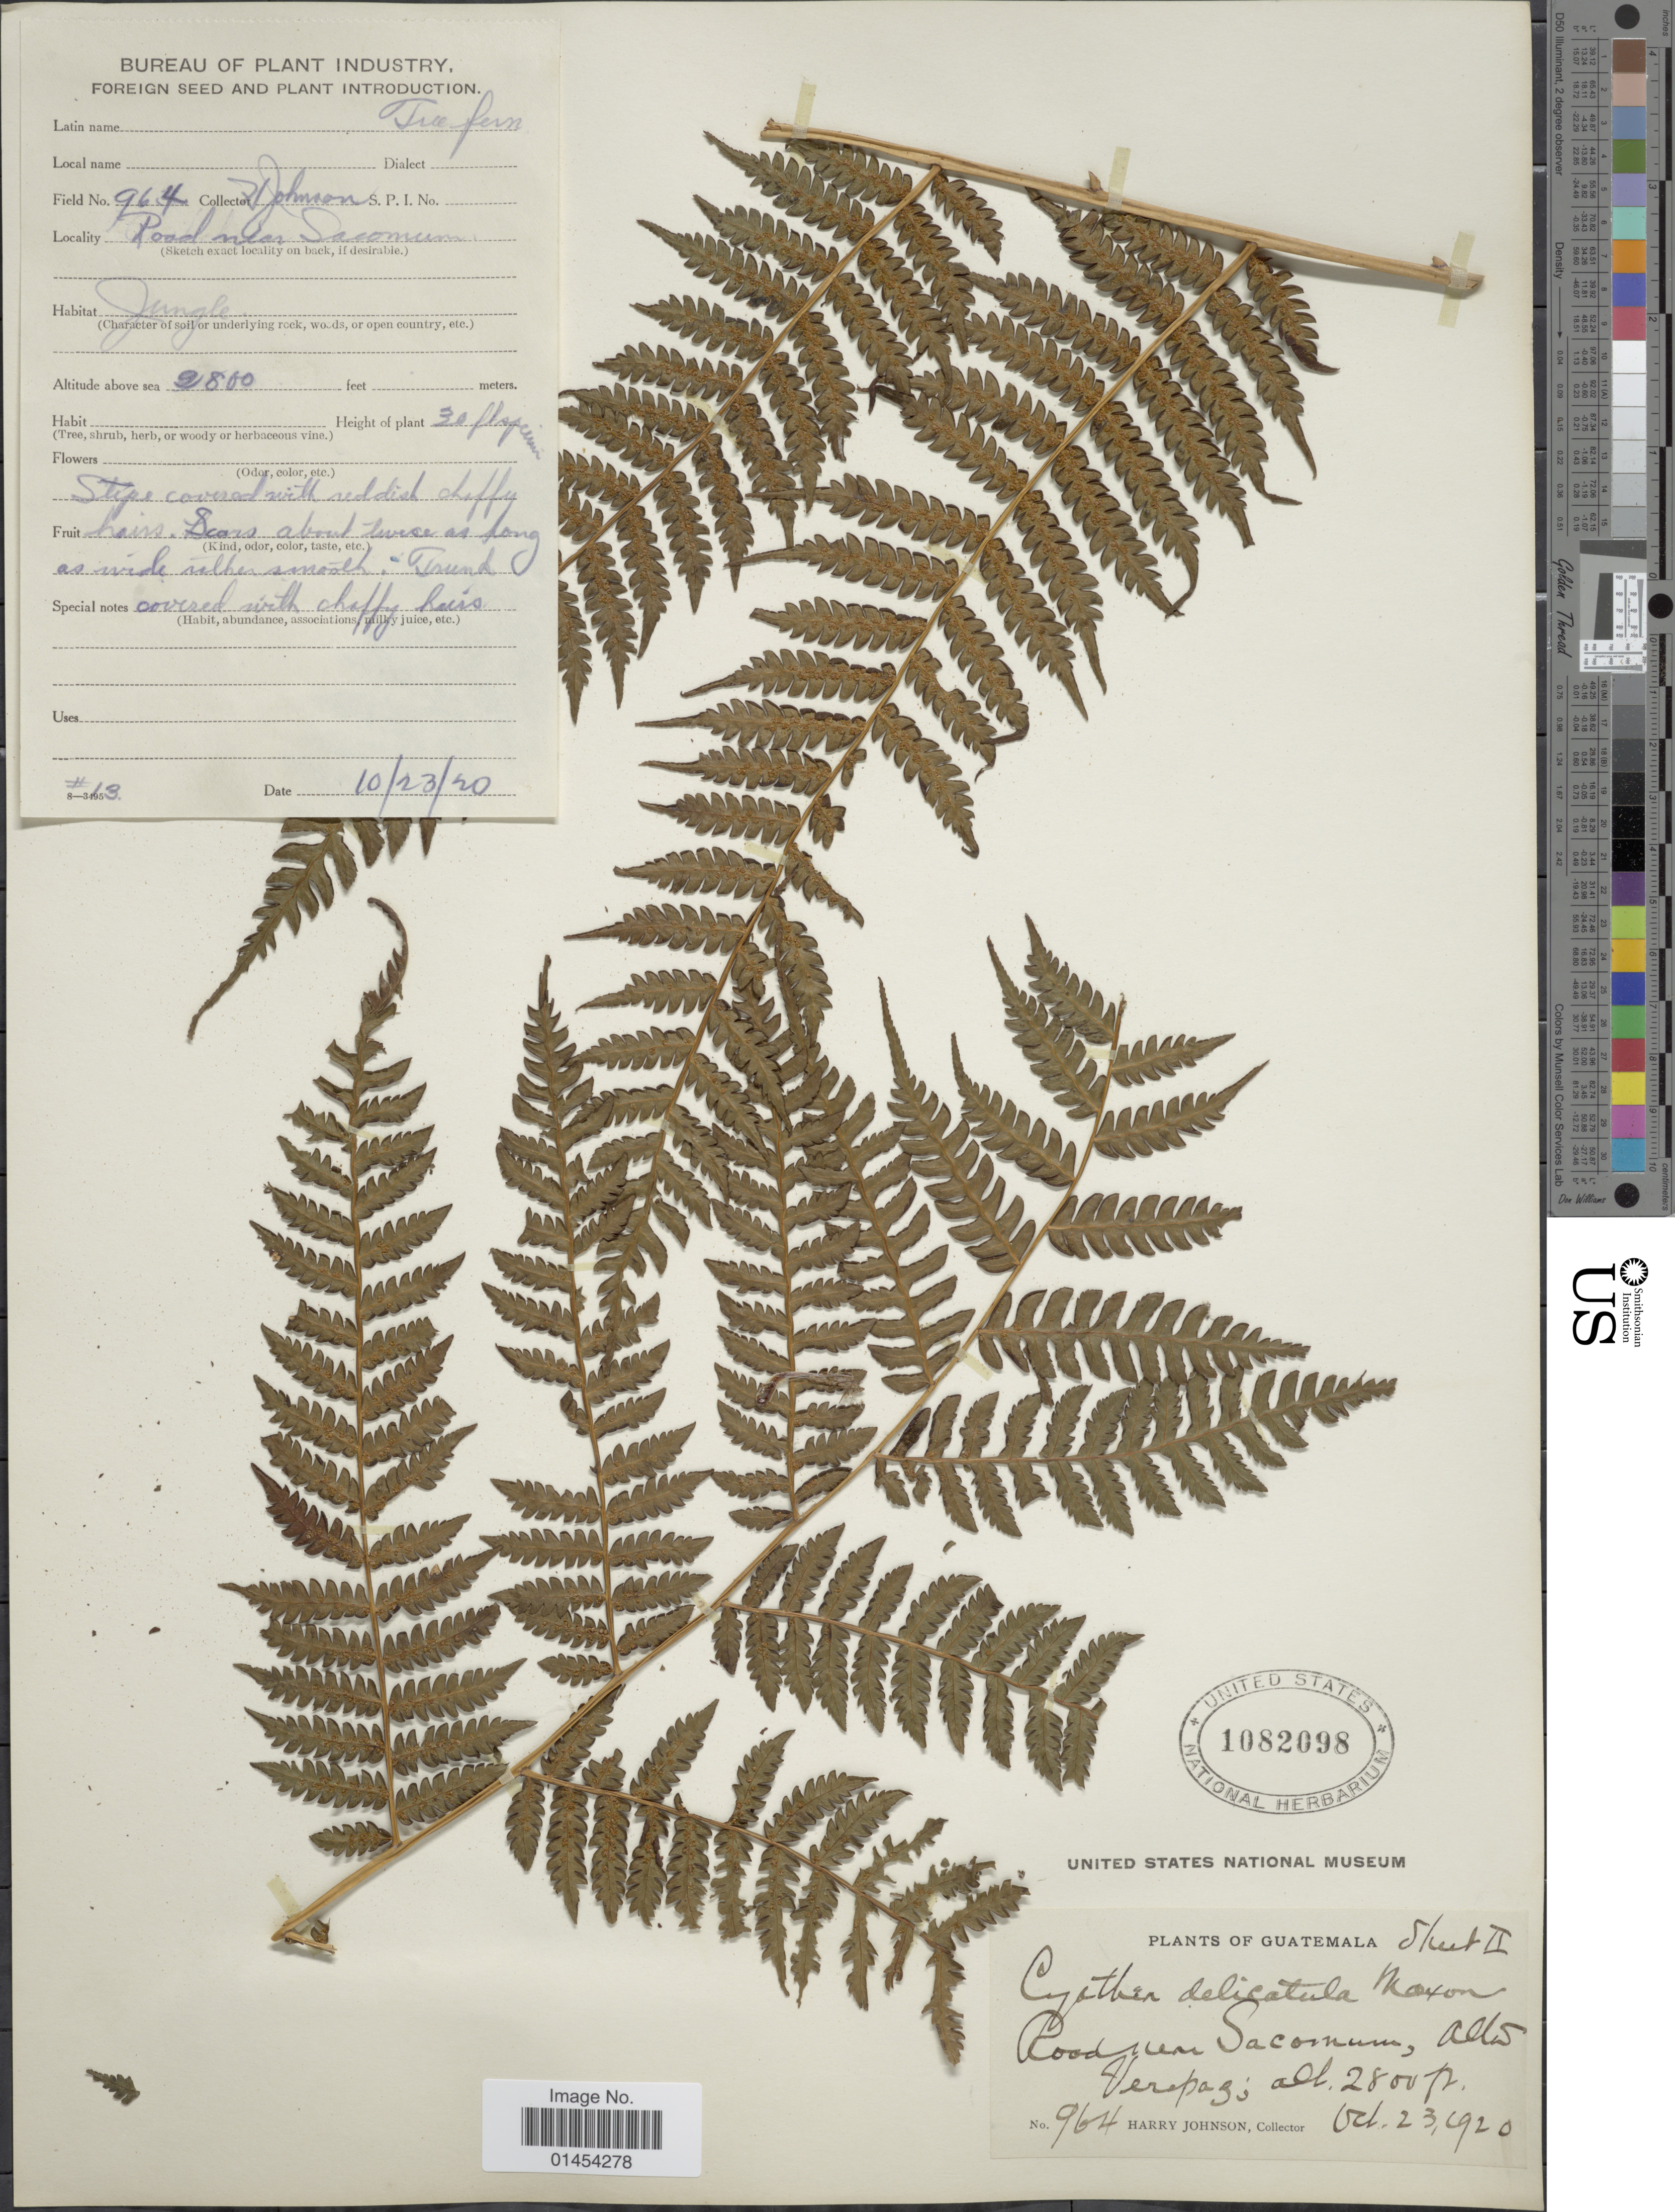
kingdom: Plantae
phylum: Tracheophyta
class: Polypodiopsida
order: Cyatheales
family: Cyatheaceae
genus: Alsophila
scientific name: Alsophila delicatula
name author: Maxon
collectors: H. Johnson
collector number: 964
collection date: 1920-10-23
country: Guatemala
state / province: Alta Verapaz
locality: Road near Sacomum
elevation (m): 853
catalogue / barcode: US 1082098